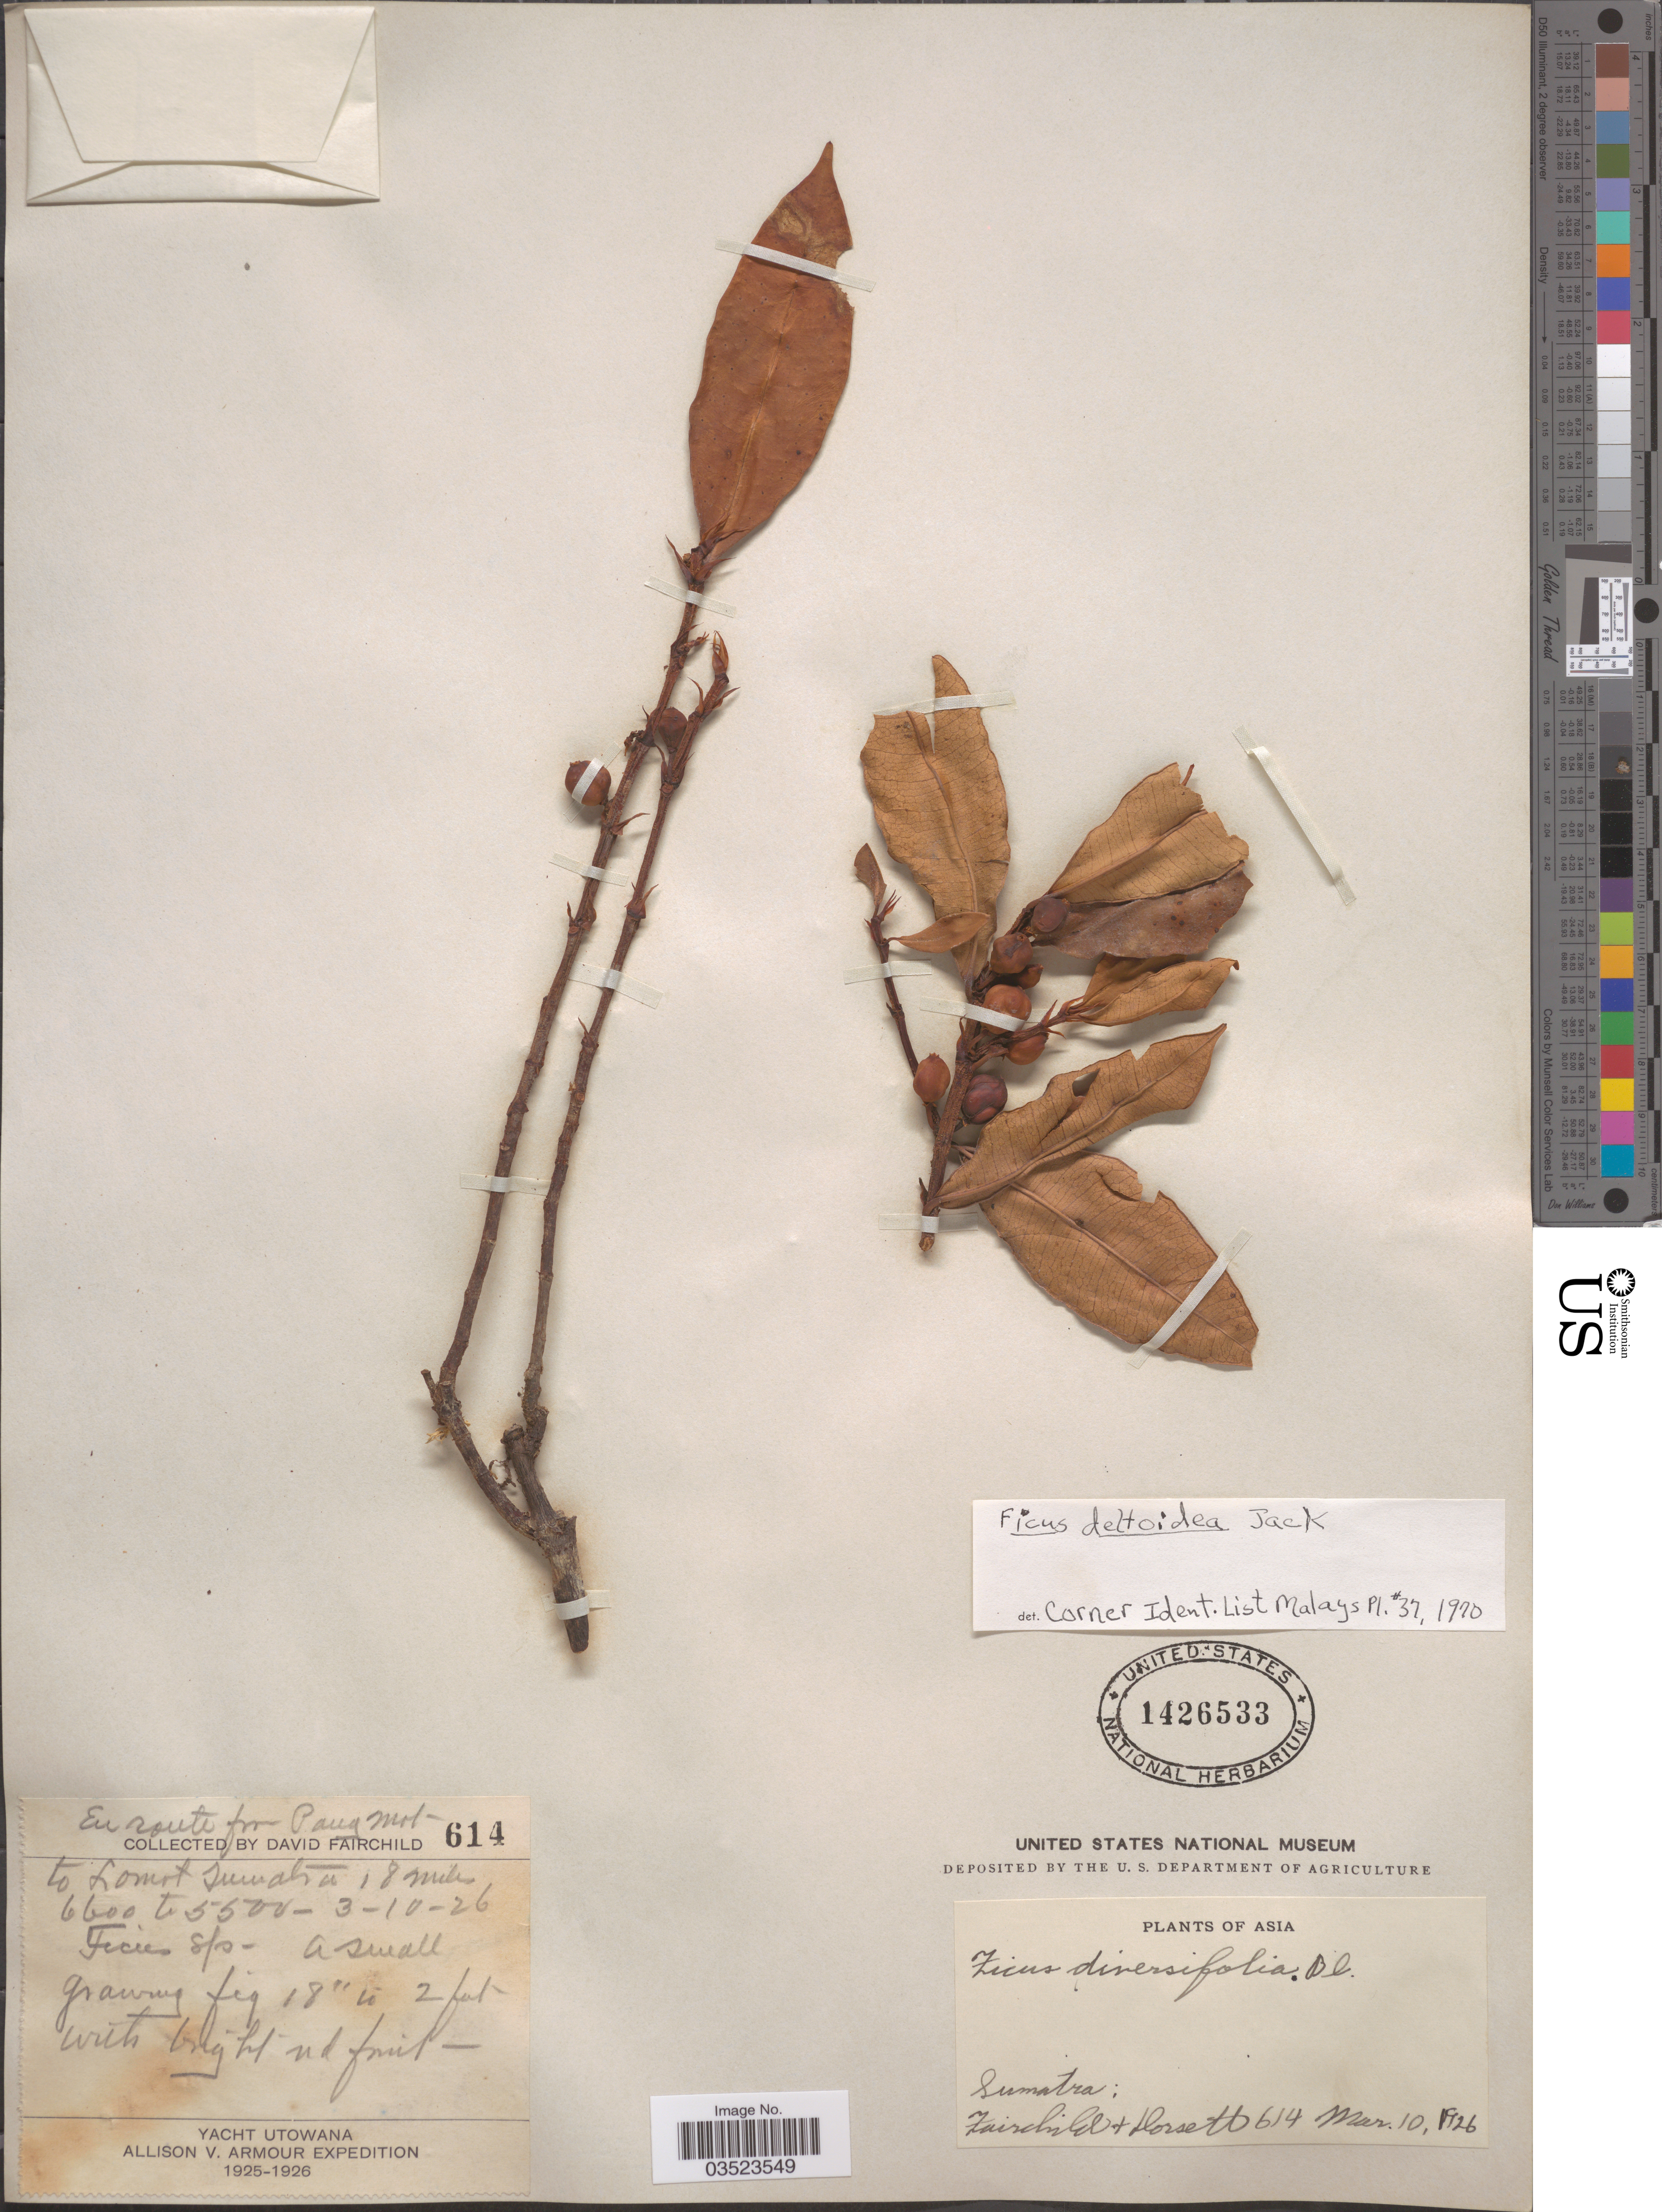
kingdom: Plantae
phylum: Tracheophyta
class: Magnoliopsida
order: Rosales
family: Moraceae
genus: Ficus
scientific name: Ficus deltoidea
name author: Jack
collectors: D. Fairchild & -- Dorsett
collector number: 614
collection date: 1926-03-10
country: Indonesia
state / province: Sumatra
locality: En route from Paugmot* to Lomot* Sumatra 18 miles.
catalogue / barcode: US 1426533